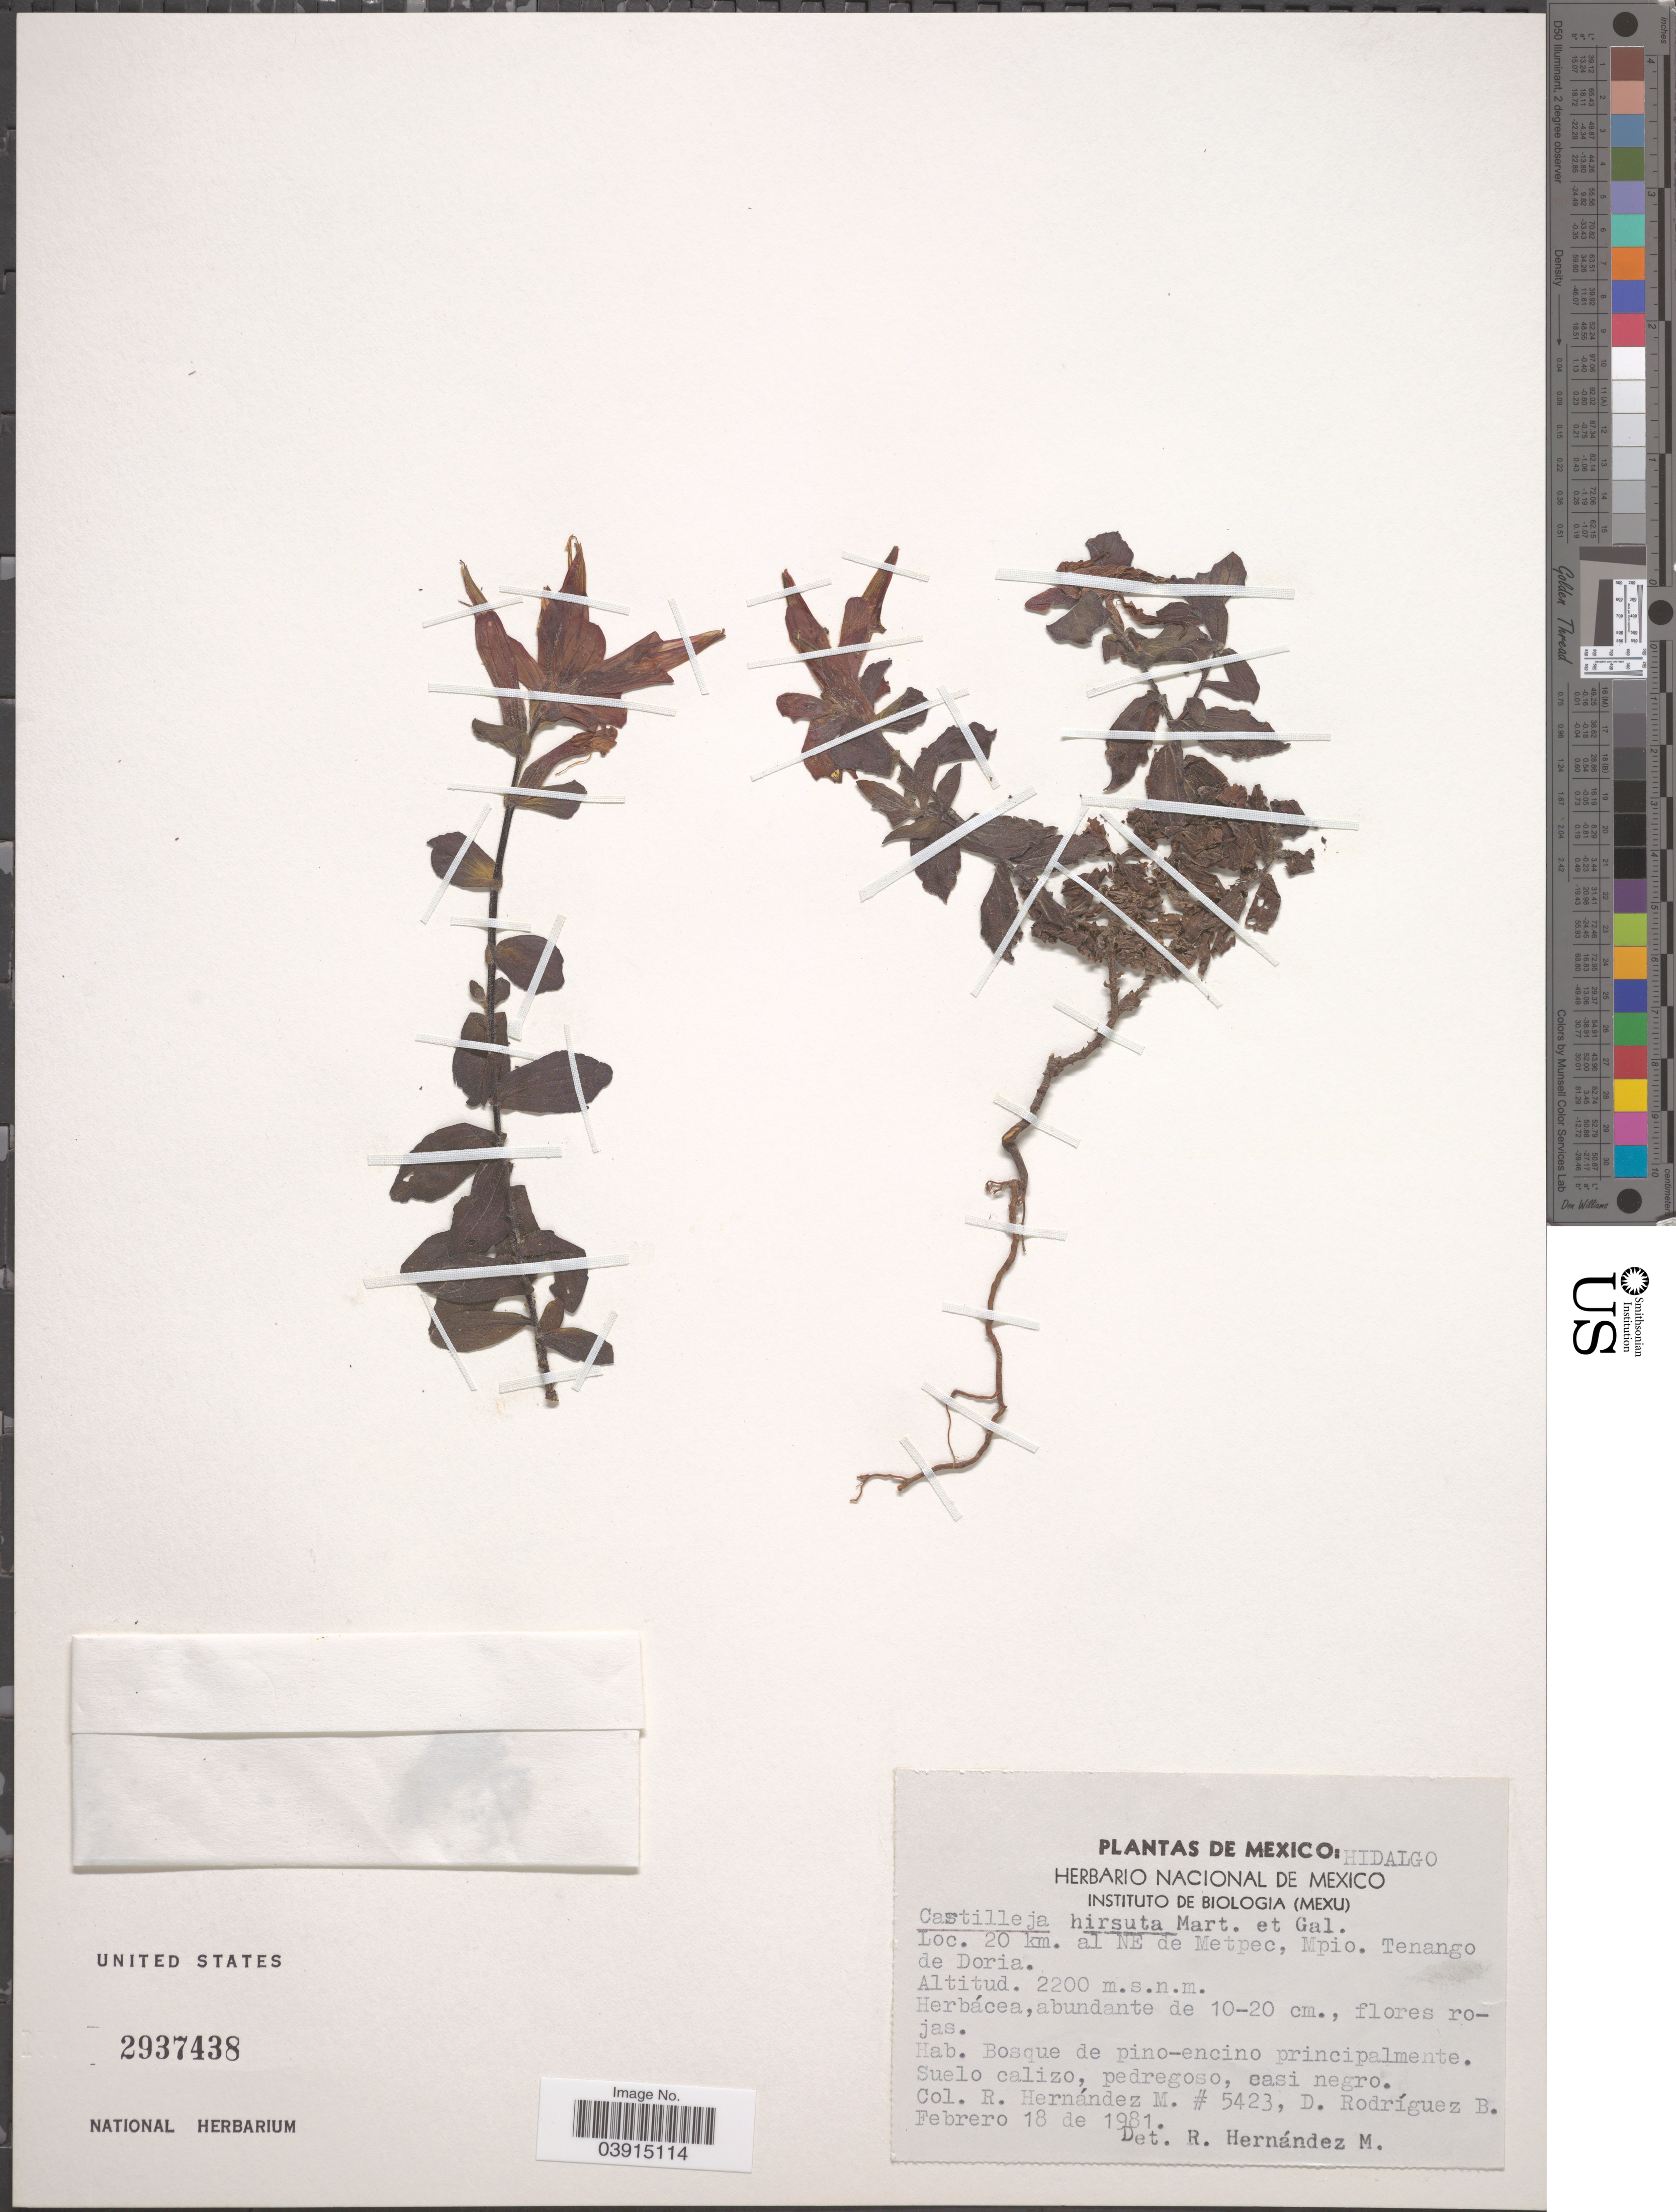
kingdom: Plantae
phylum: Tracheophyta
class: Magnoliopsida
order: Lamiales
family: Orobanchaceae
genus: Castilleja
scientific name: Castilleja hirsuta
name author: M. Martens & Galeotti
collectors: R. Hernández M. & D. Rodríguez B.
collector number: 5423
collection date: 1981-02-18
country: Mexico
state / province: Hidalgo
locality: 20 km. al NE de Metpec, Mpio. Tenango de Doria.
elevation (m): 2200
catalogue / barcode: US 2937438